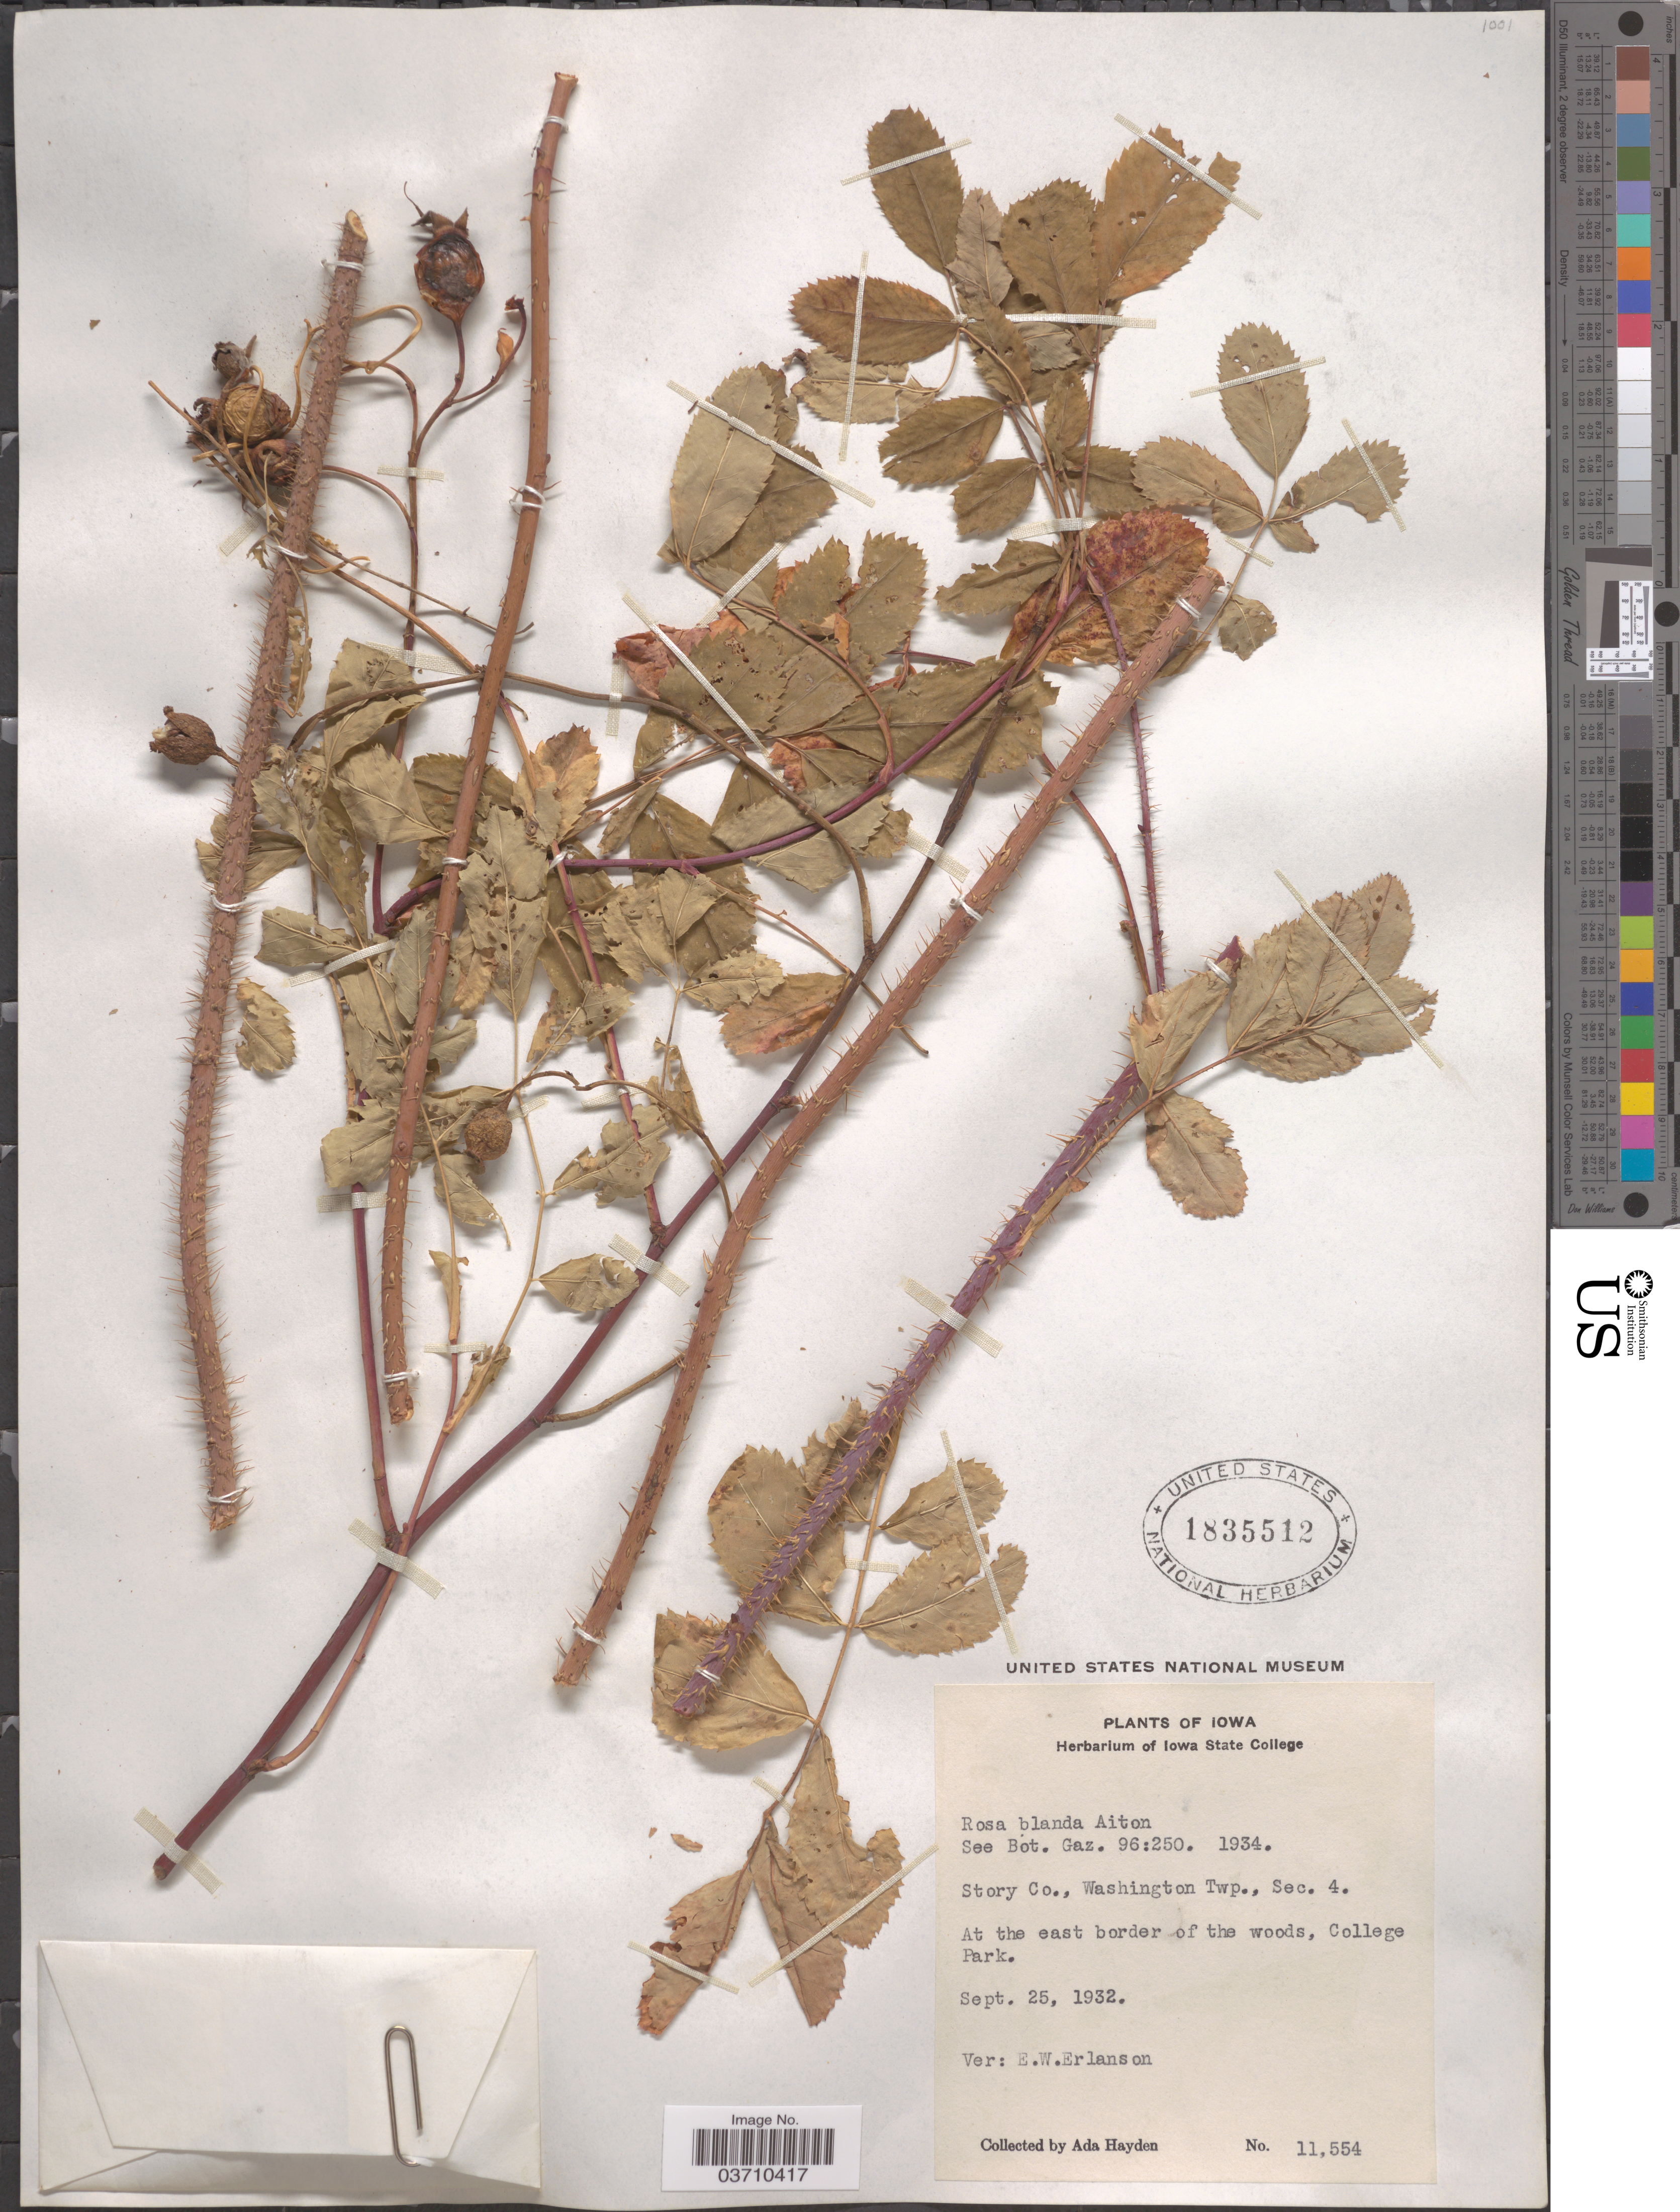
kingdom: Plantae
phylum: Tracheophyta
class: Magnoliopsida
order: Rosales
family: Rosaceae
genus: Rosa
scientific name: Rosa blanda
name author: Aiton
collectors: Ada Hayden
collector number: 11554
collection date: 1932-09-25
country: United States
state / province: Iowa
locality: Story Co., Washington Twp., Sec. 4. At the east border of the woods, College Park.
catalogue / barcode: US 1835512